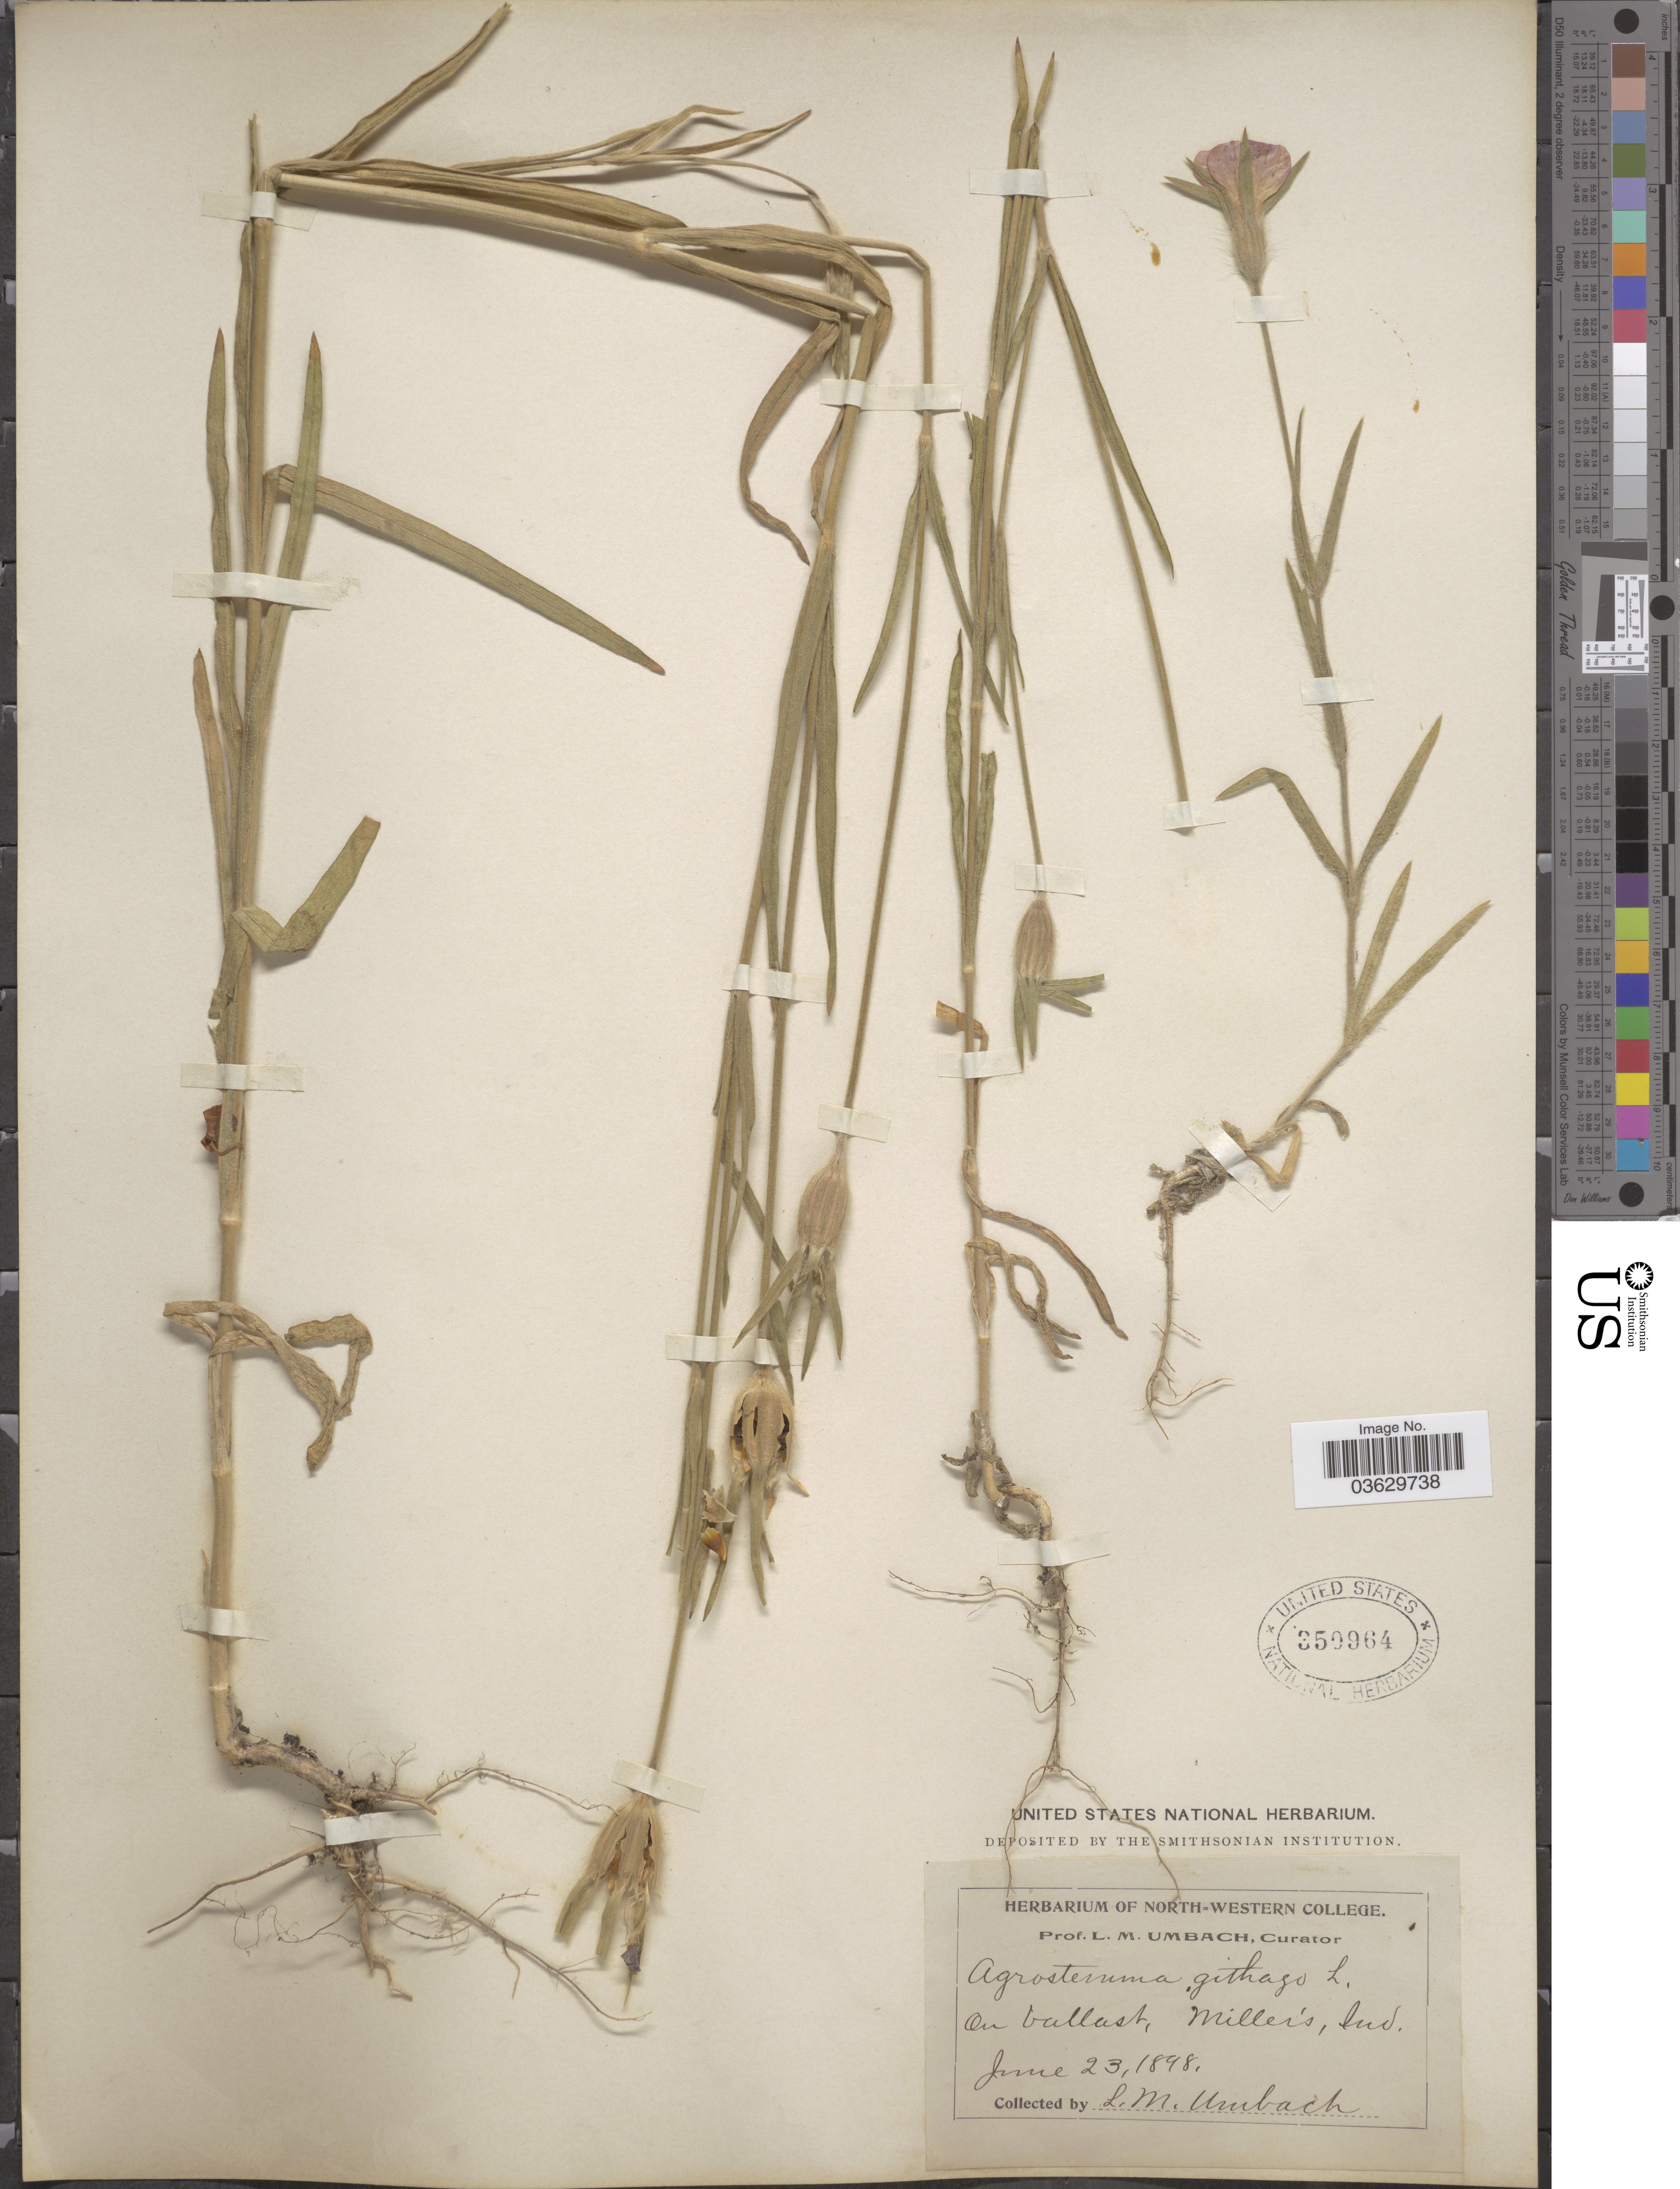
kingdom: Plantae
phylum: Tracheophyta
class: Magnoliopsida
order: Caryophyllales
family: Caryophyllaceae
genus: Agrostemma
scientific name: Agrostemma githago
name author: L.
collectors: L. M. Umbach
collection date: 1898-06-23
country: United States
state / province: Indiana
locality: On ballast, Miller's.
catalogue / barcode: US 350964